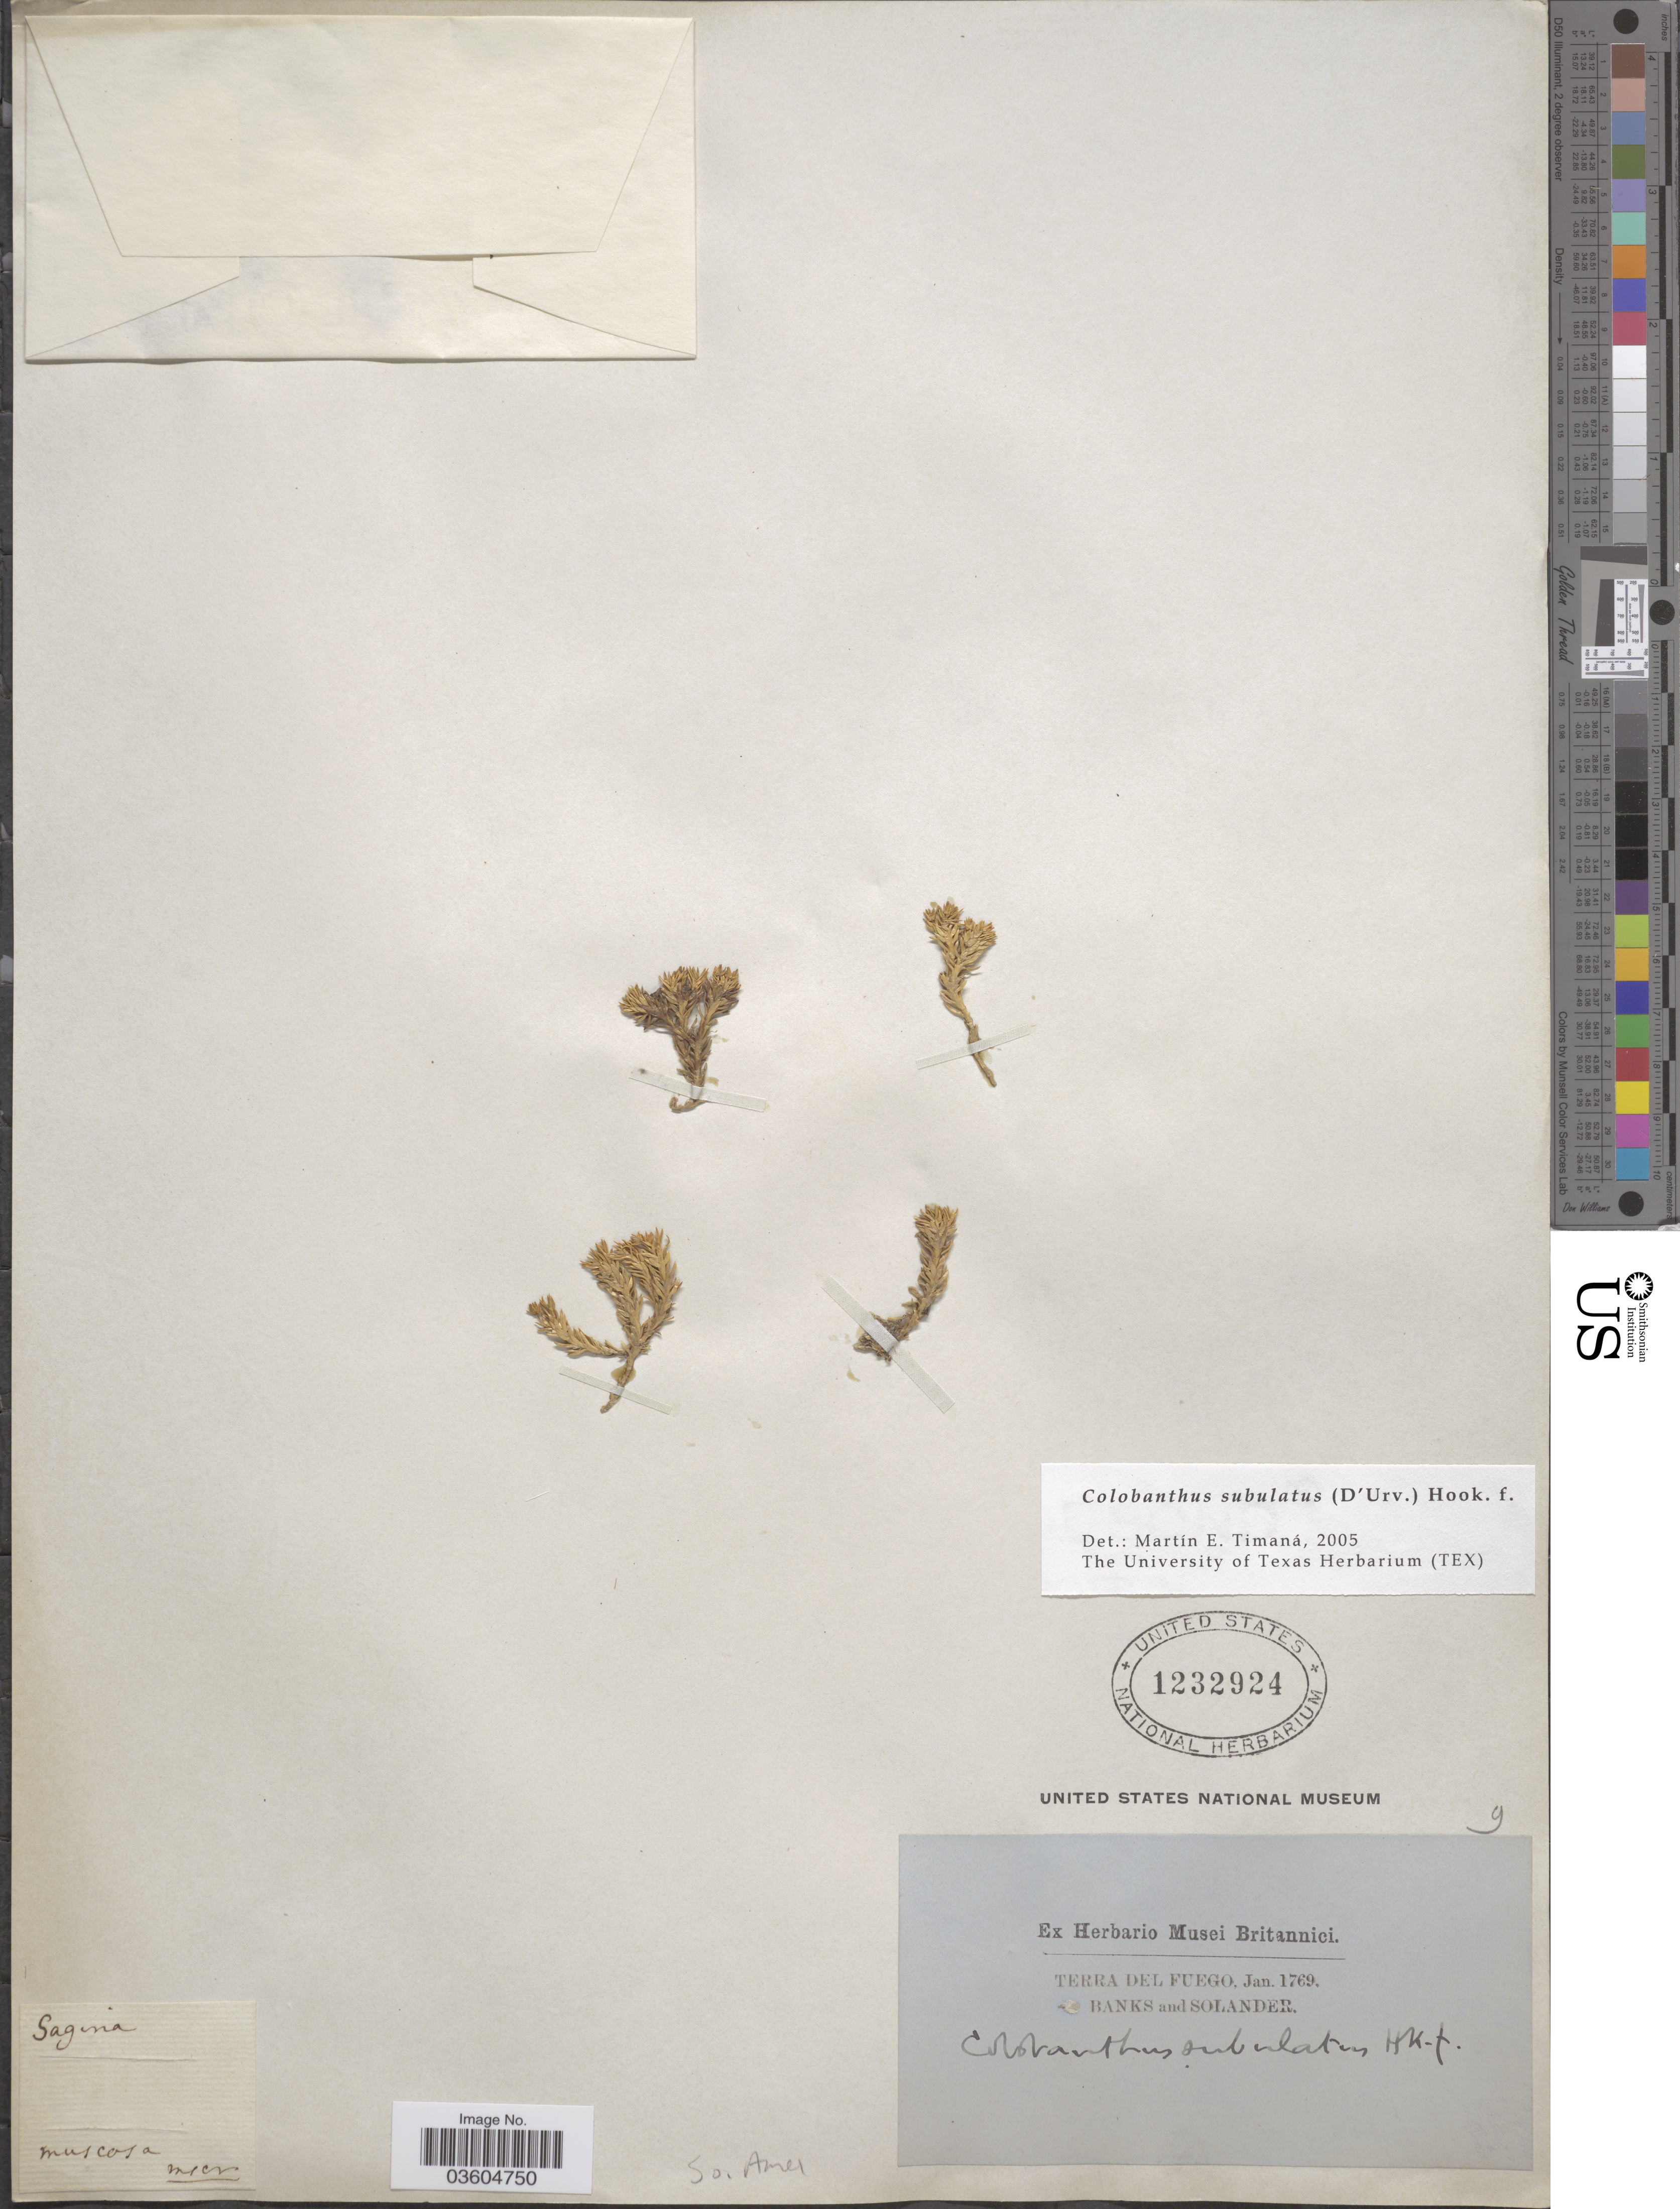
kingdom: Plantae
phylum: Tracheophyta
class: Magnoliopsida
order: Caryophyllales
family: Caryophyllaceae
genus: Colobanthus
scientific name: Colobanthus quitensis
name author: (Kunth) Bartl.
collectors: -- Banks & -- Solander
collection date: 1769-01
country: Argentina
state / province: Tierra del Fuego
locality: Terra del Fuego.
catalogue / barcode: US 1232924